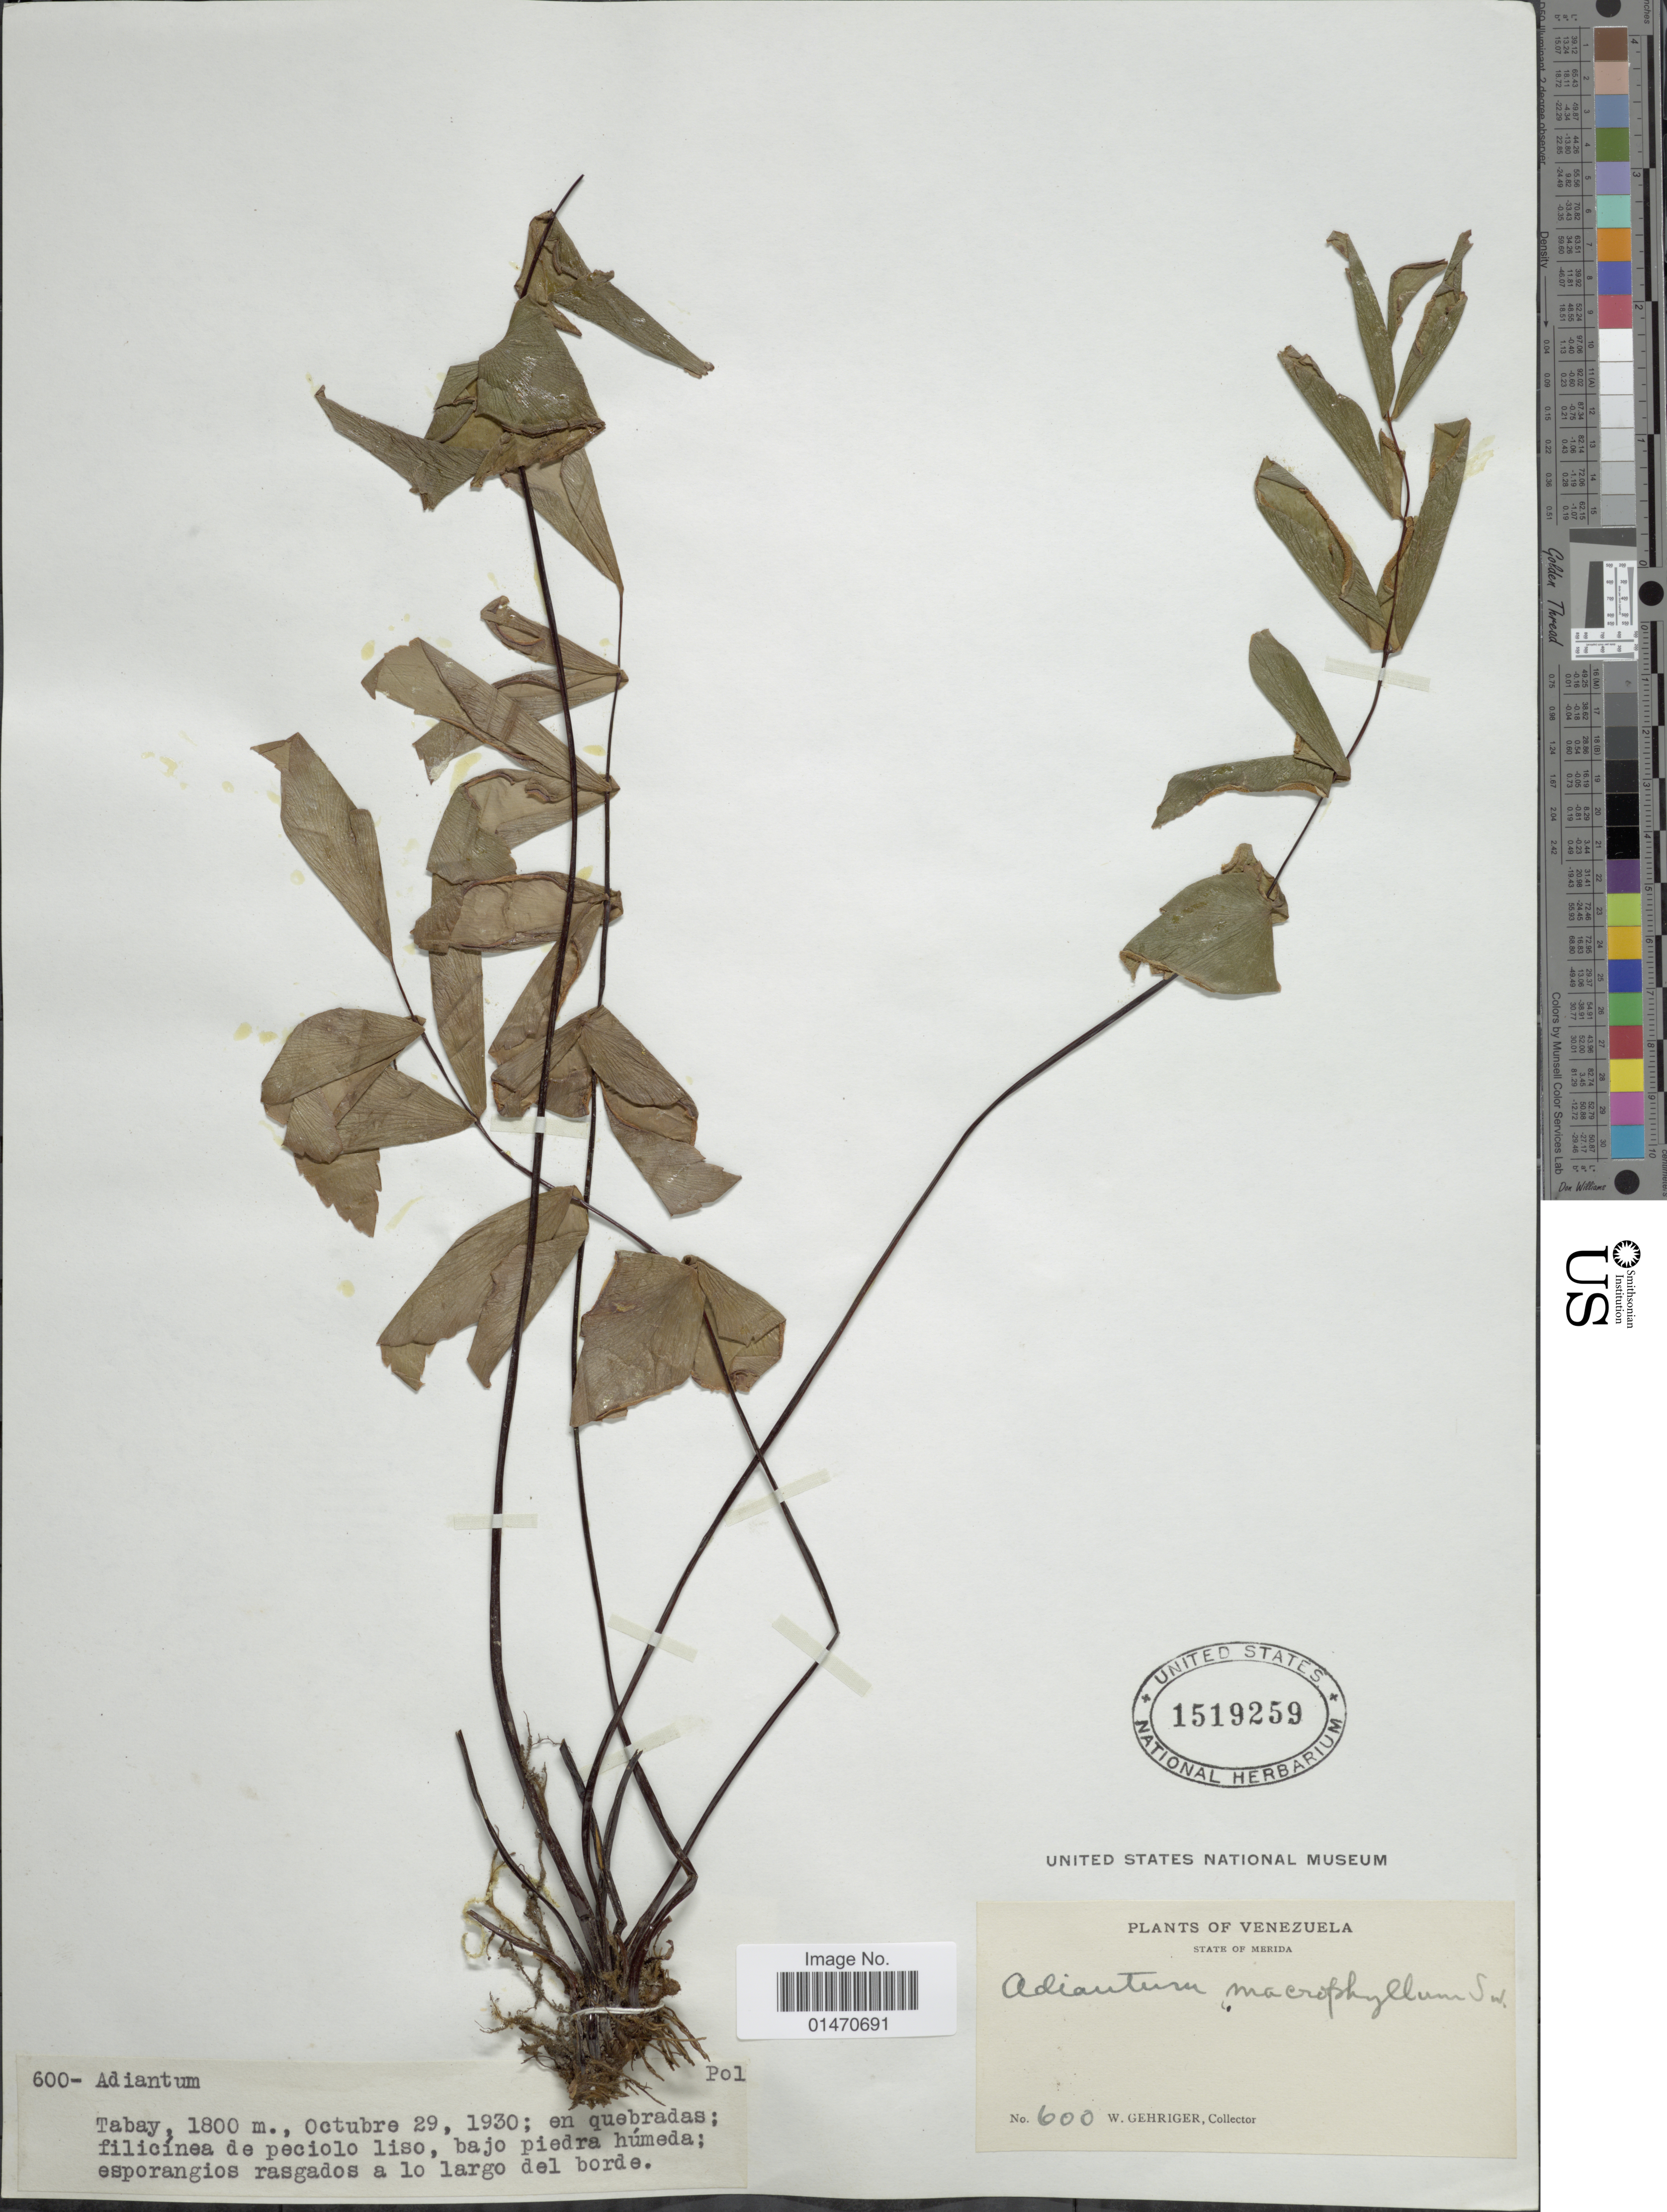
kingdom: Plantae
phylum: Tracheophyta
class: Polypodiopsida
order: Polypodiales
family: Pteridaceae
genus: Adiantum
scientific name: Adiantum macrophyllum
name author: Sw.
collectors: W. Gehriger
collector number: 600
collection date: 1930-10-29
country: Venezuela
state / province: Mérida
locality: Tabay, State of Merida, en quebradas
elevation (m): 1800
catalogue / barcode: US 1519259